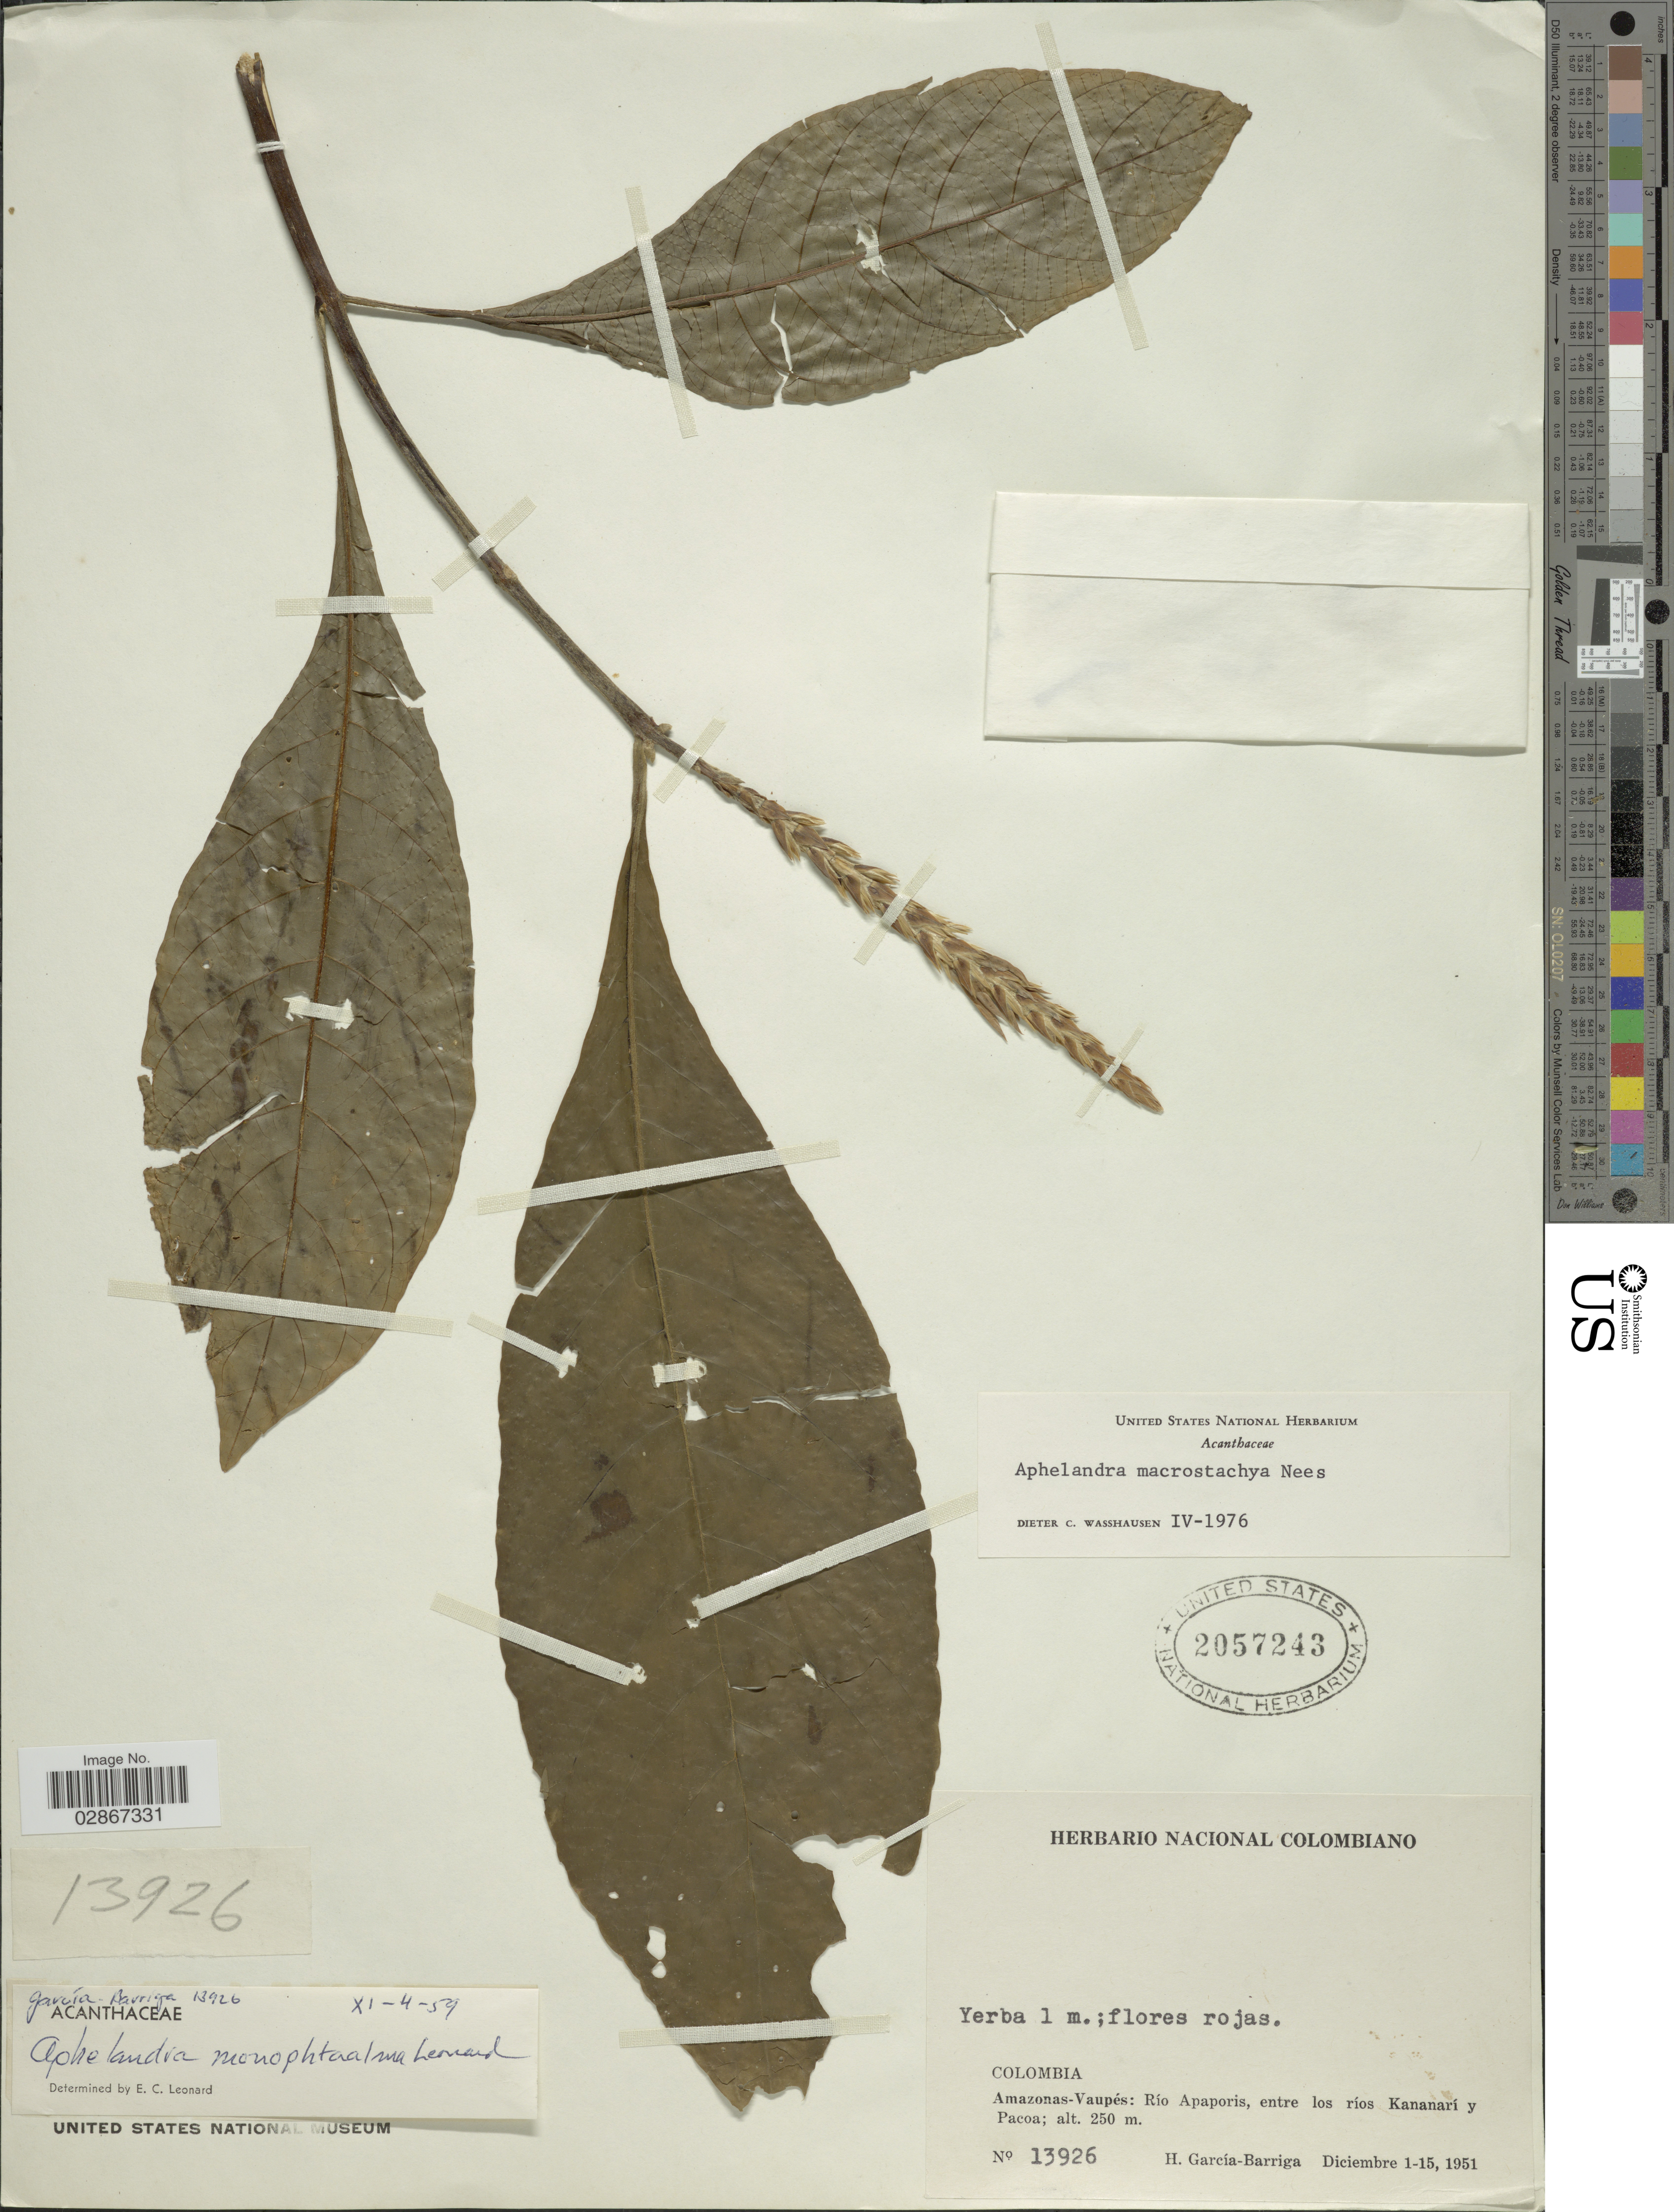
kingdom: Plantae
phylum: Tracheophyta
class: Magnoliopsida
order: Lamiales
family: Acanthaceae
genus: Aphelandra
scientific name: Aphelandra macrostachya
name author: Nees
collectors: H. García Barriga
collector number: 13926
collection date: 1951-12-01/1951-12-15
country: Colombia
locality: Amazonas-Vaupés: Río Apaporis, entre los ríos Kananarí y Pacoa.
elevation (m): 250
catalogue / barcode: US 2057243